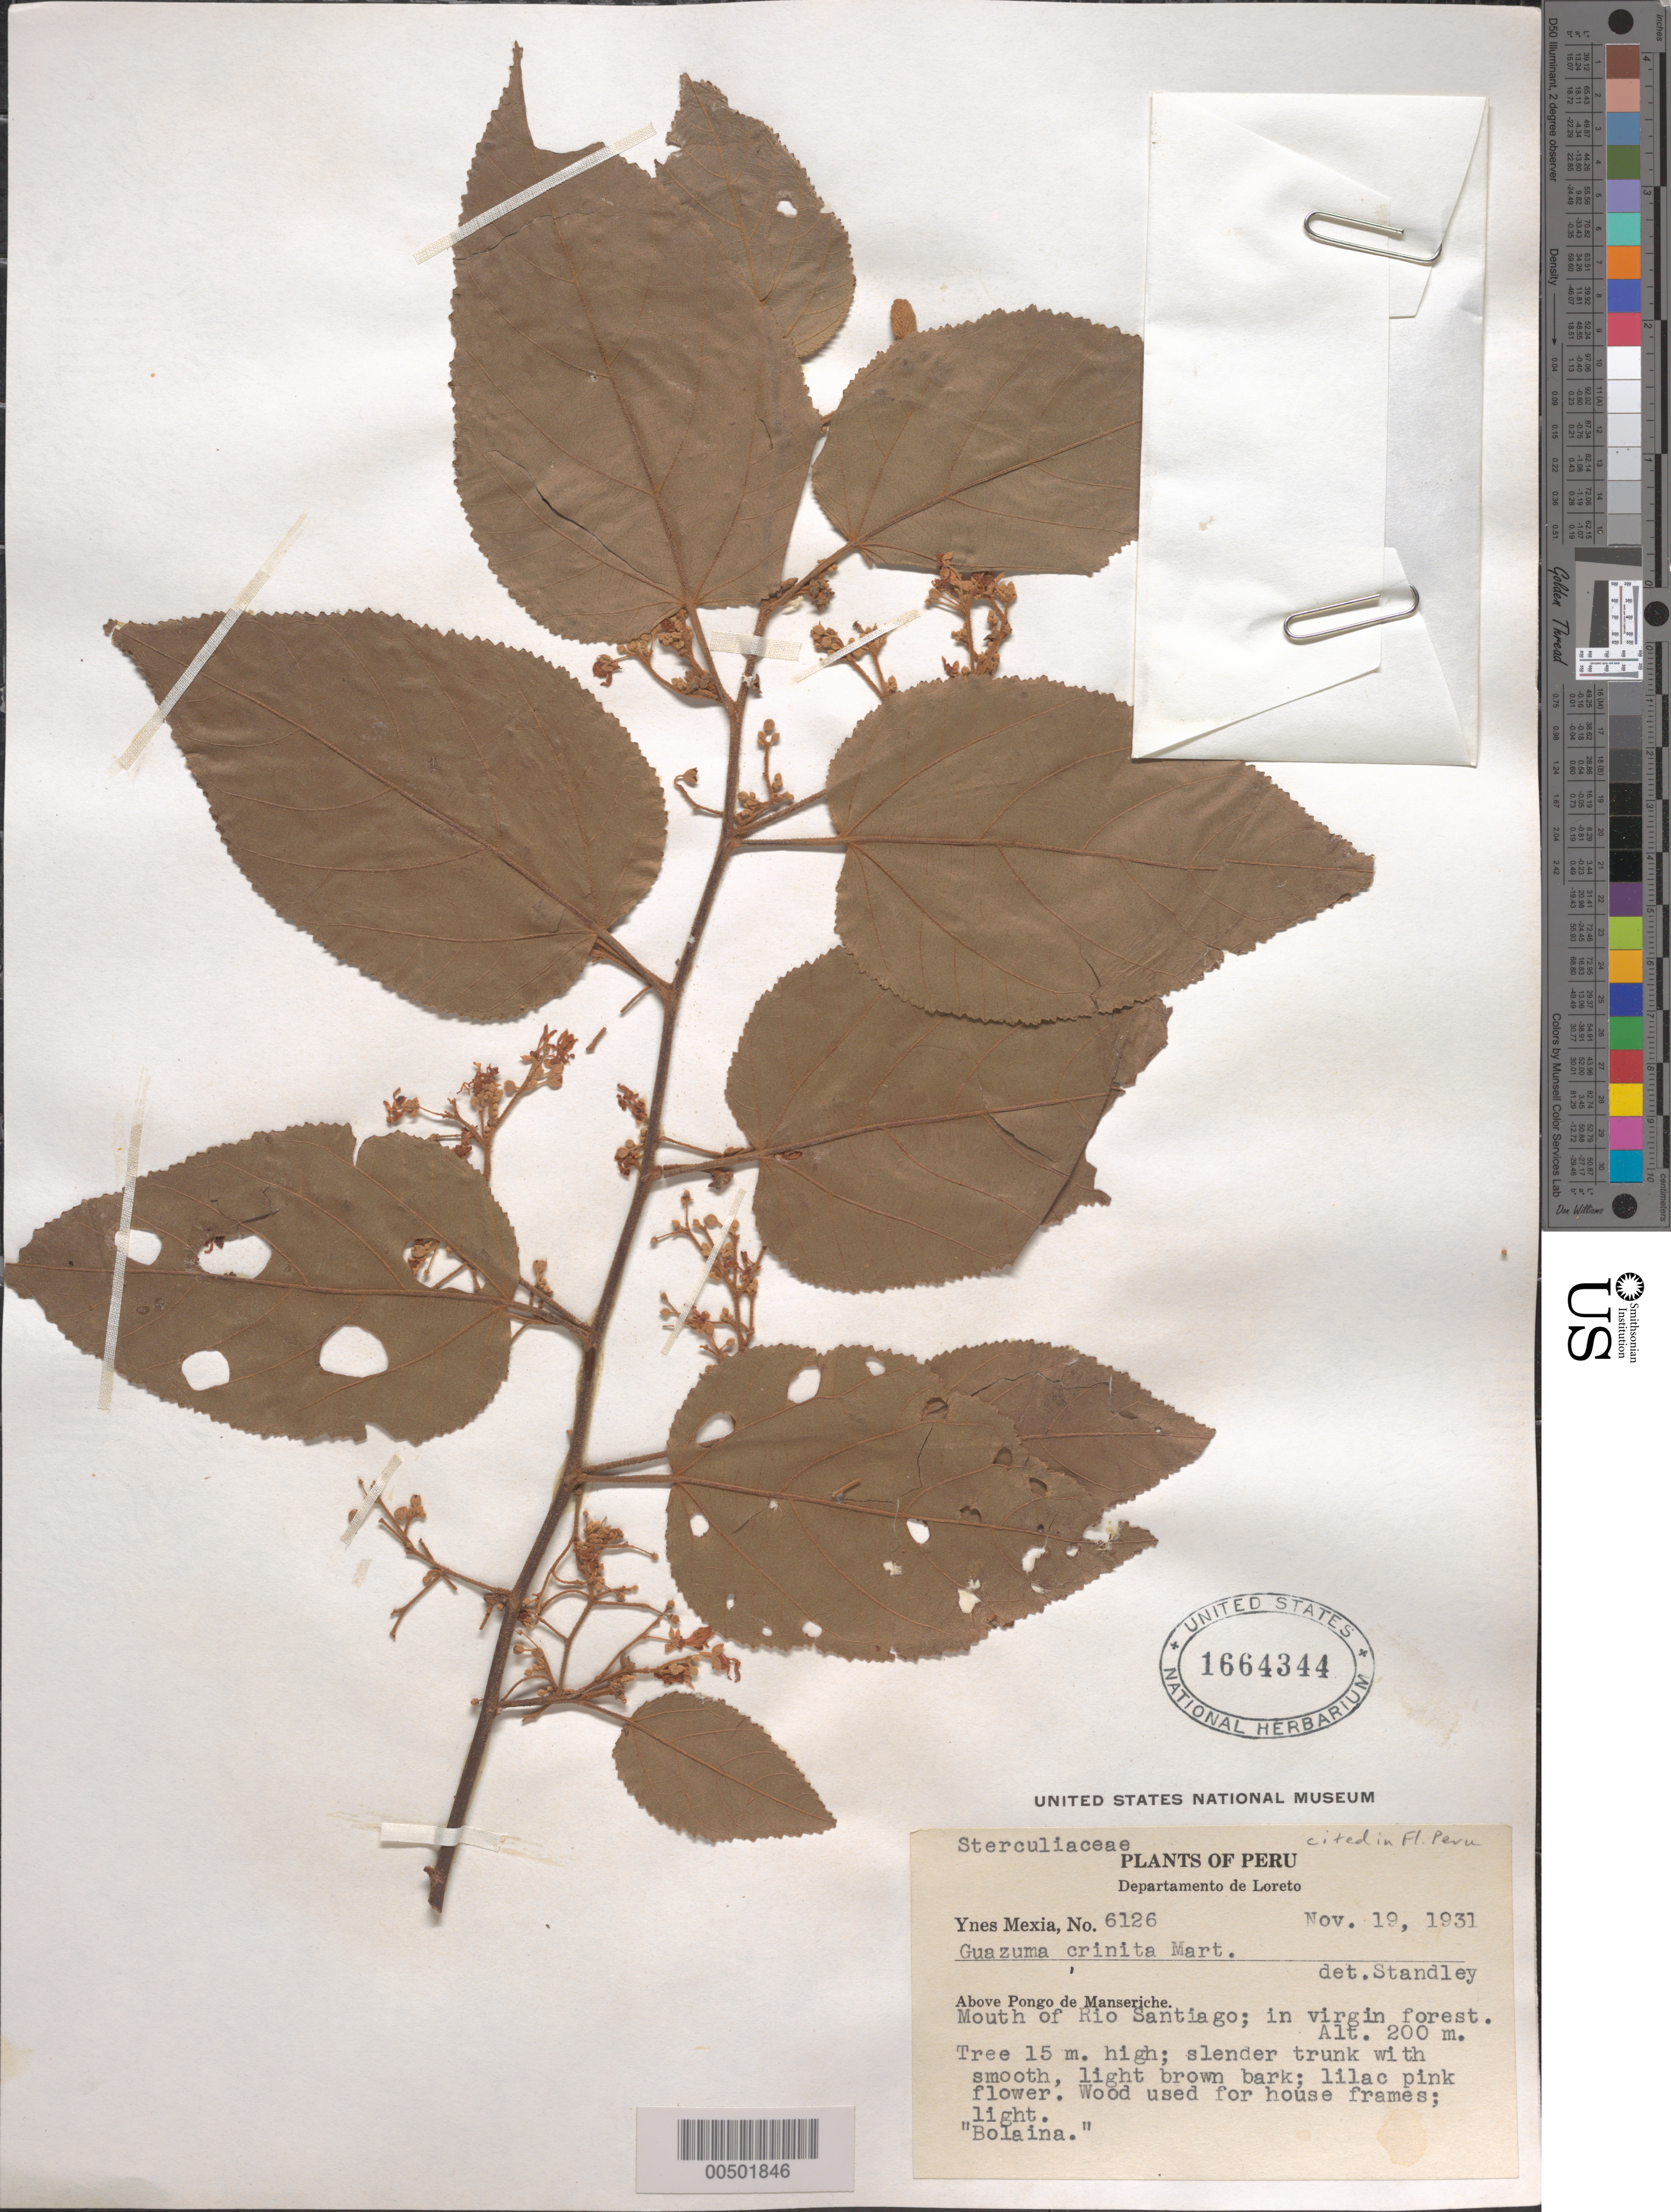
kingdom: Plantae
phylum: Tracheophyta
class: Magnoliopsida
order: Malvales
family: Malvaceae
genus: Guazuma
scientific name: Guazuma crinita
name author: Mart.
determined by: Standley, Paul C.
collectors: Y. Mexia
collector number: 6126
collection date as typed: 19 Nov 1931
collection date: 1931-11-19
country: Peru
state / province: Loreto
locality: Above Pongo de Manseriche. Mouth of Río Santiago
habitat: In virgin forest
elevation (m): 200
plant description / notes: Common name: Bolaina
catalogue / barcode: US 1664344